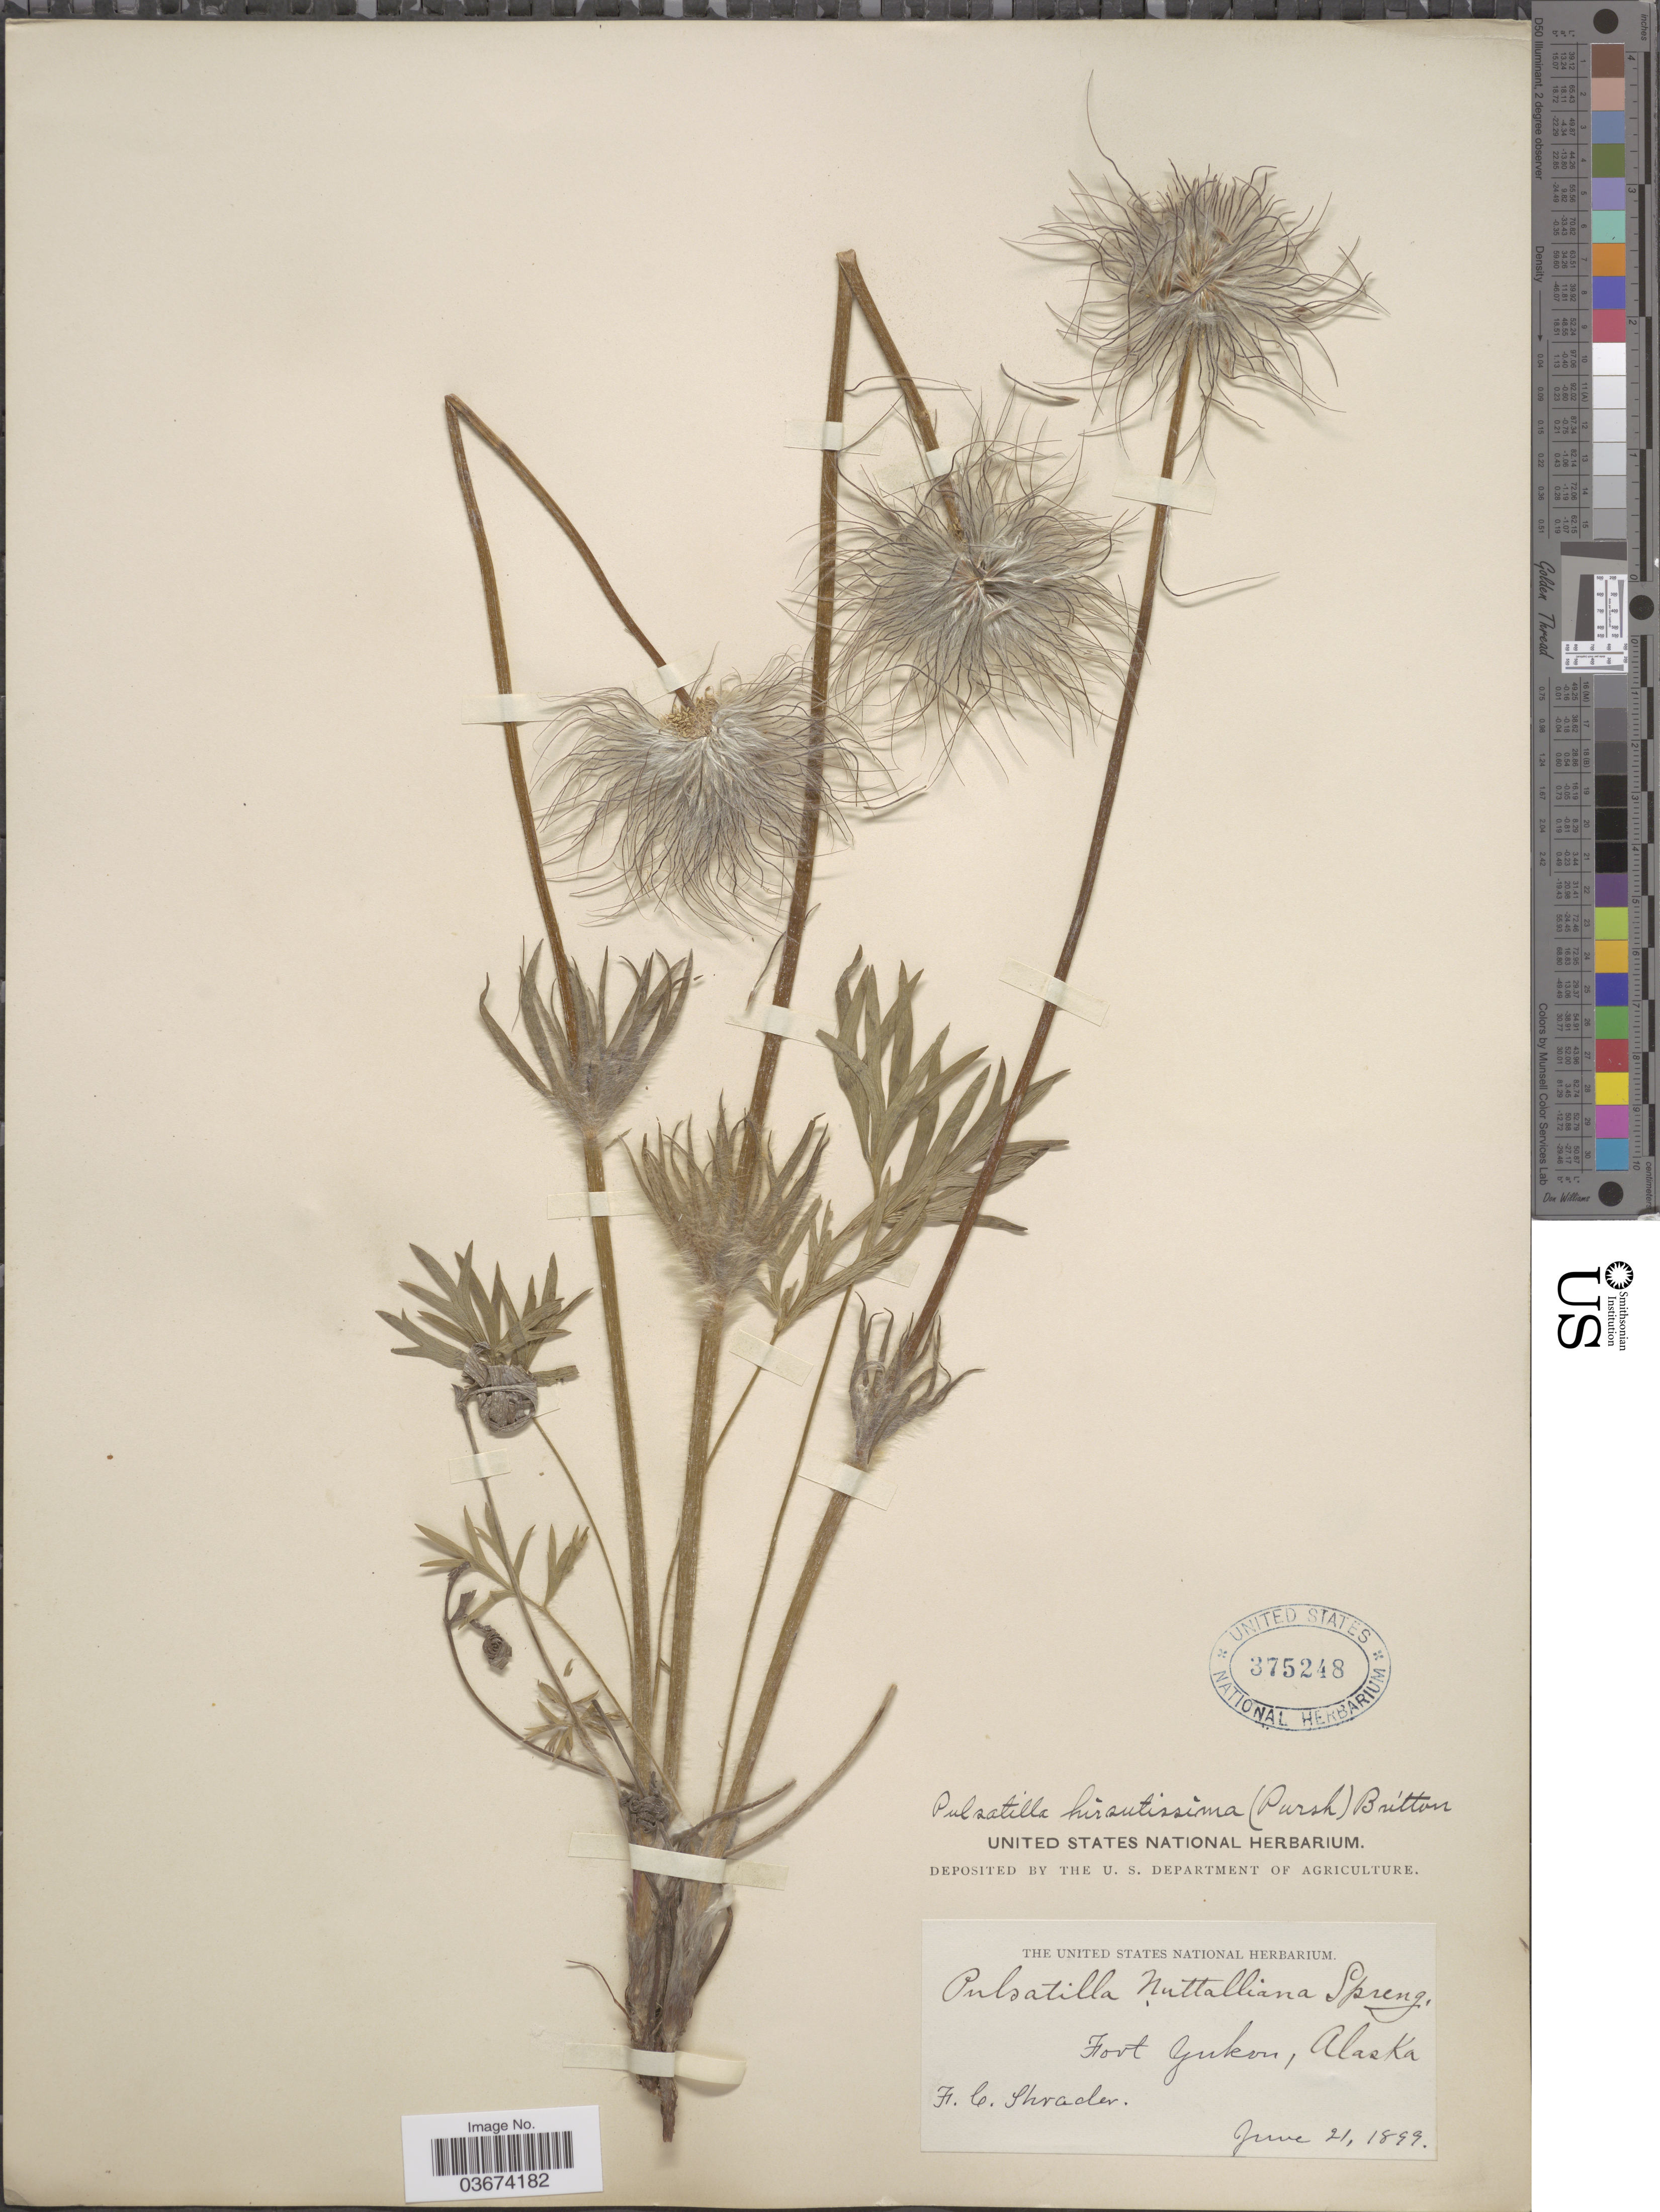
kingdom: Plantae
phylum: Tracheophyta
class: Magnoliopsida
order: Ranunculales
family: Ranunculaceae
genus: Pulsatilla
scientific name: Pulsatilla nuttalliana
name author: (DC.) Bercht. & J. Presl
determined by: Strong, Mark T., (BOT), Smithsonian Institution - National Museum of Natural History (UNITED STATES)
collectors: F. Shrader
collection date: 1899-06-21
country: United States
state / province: Alaska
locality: Fort Yukon.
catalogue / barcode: US 375248